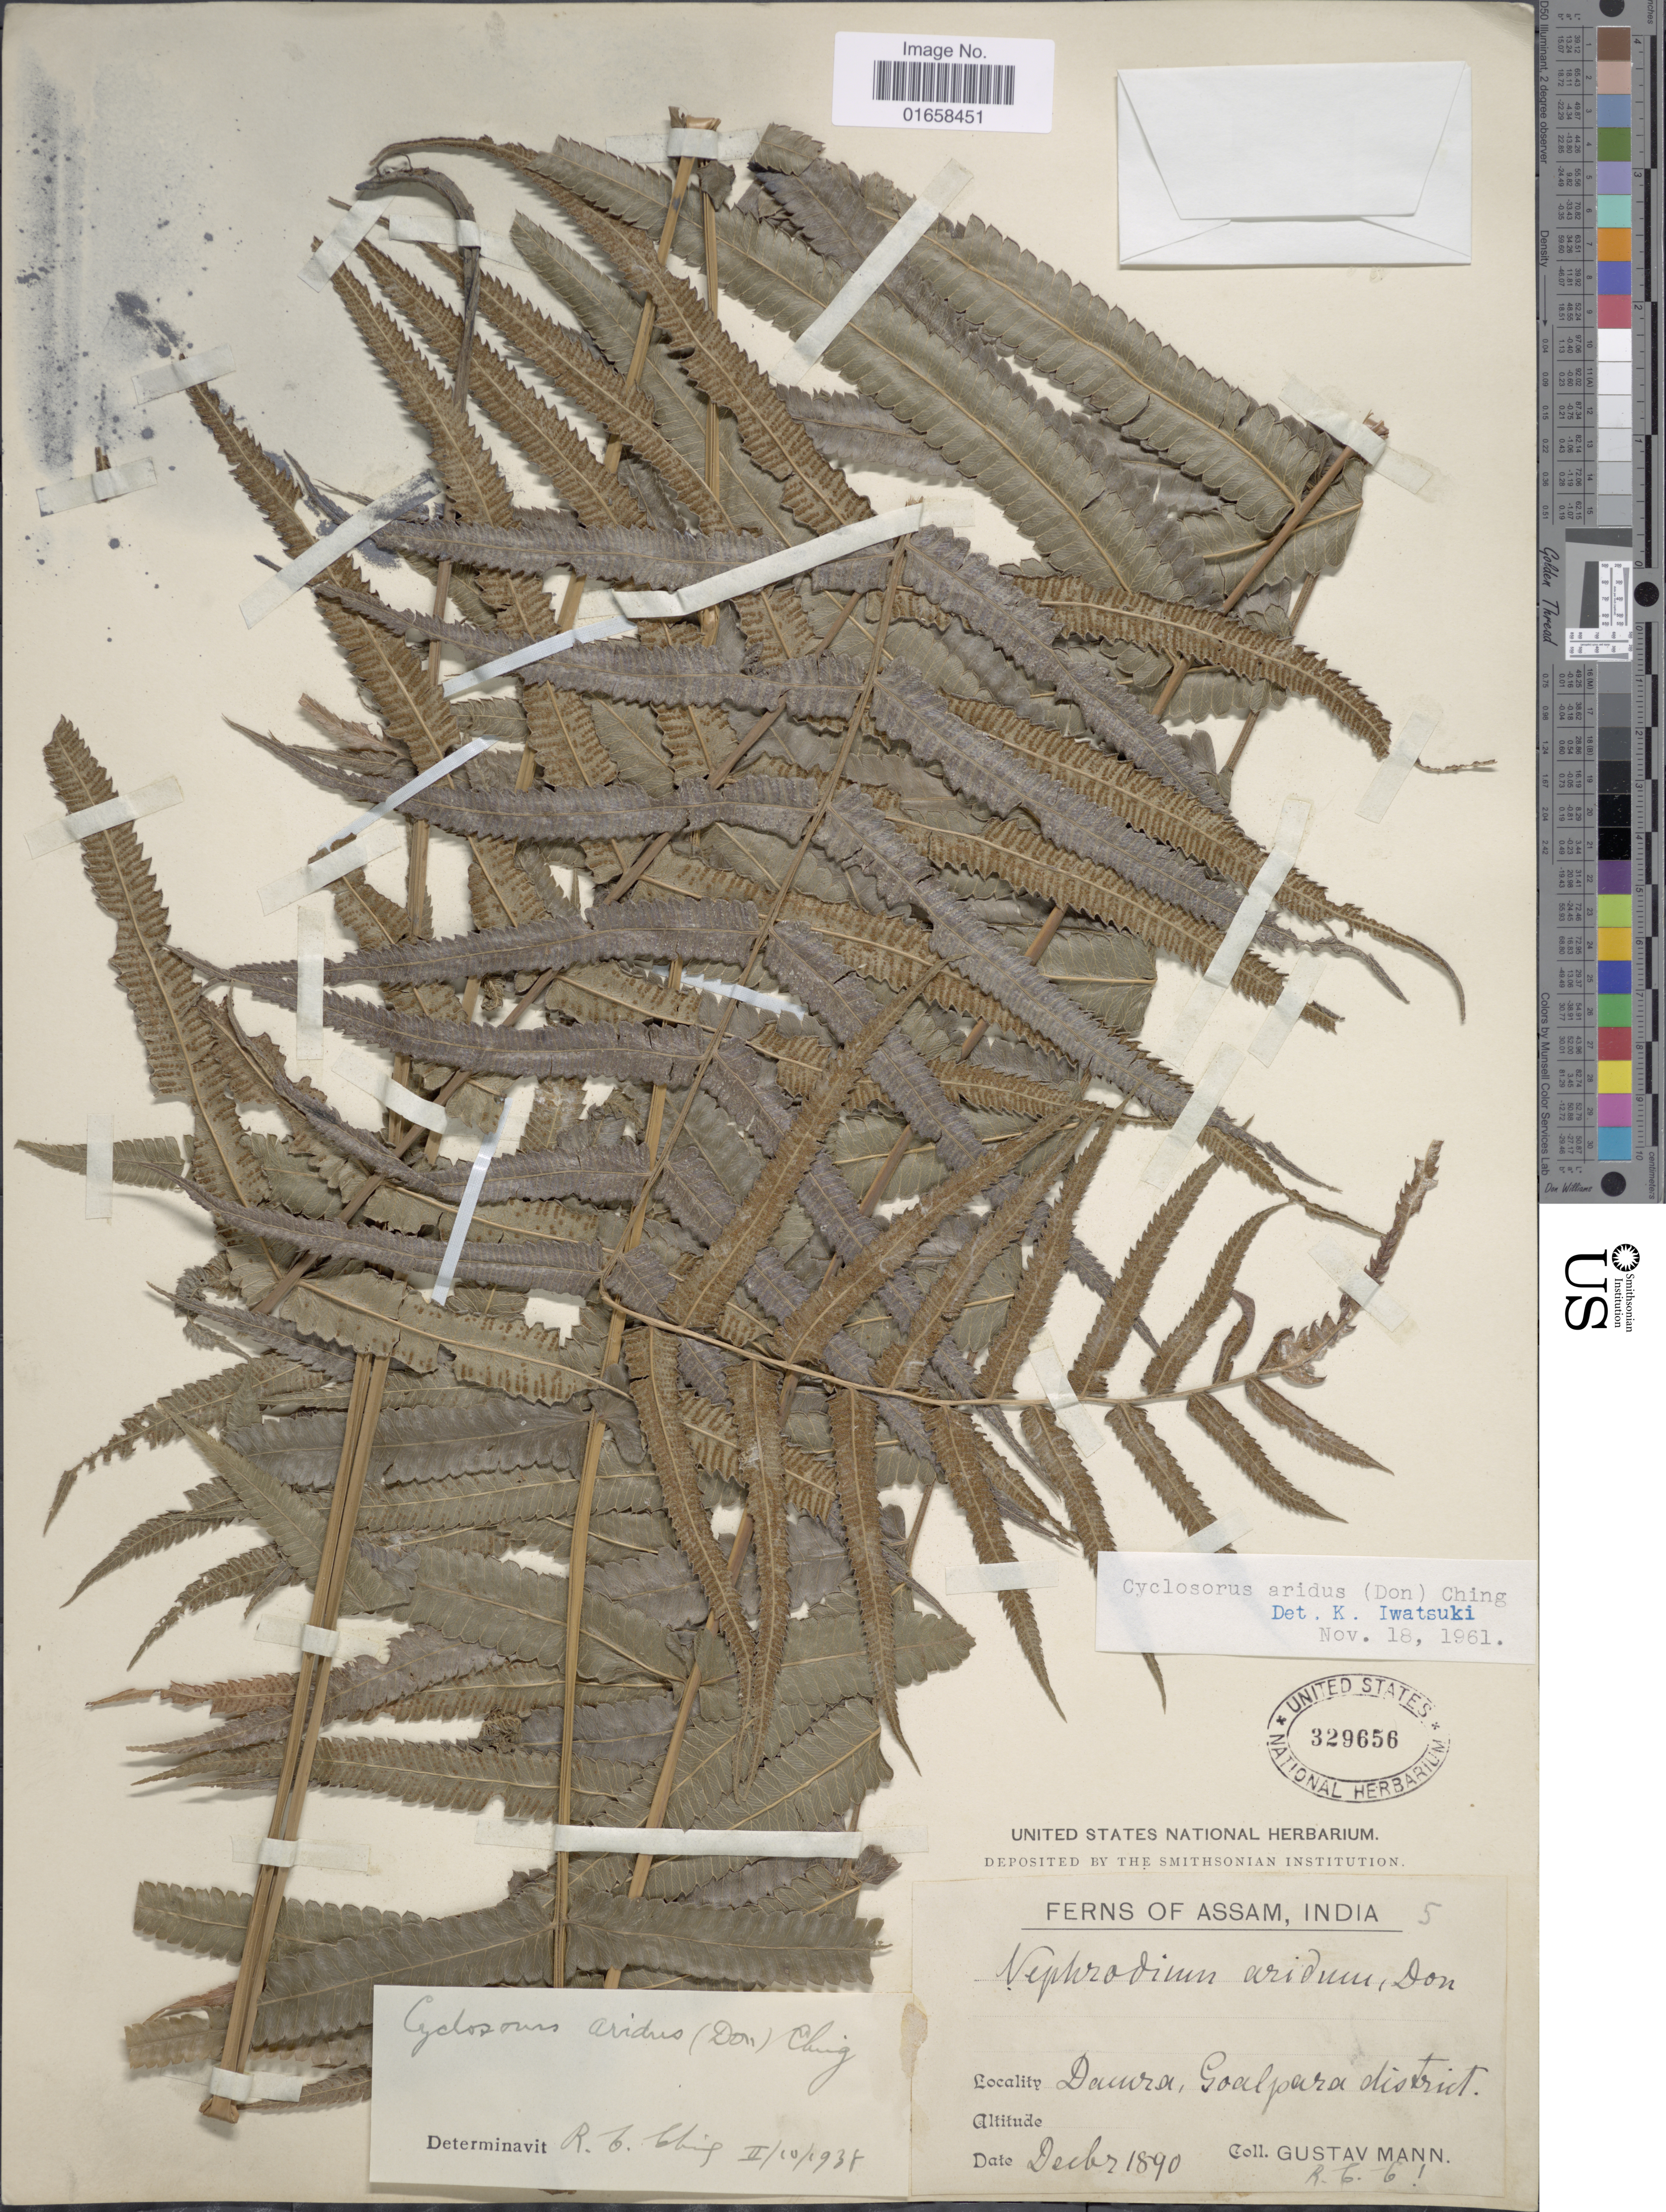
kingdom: Plantae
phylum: Tracheophyta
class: Polypodiopsida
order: Polypodiales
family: Thelypteridaceae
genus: Christella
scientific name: Christella arida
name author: (D. Don) Holttum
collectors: G. Mann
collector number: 5*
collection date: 1890-12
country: India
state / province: Assam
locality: Damra, Goalpara district.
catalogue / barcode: US 329656